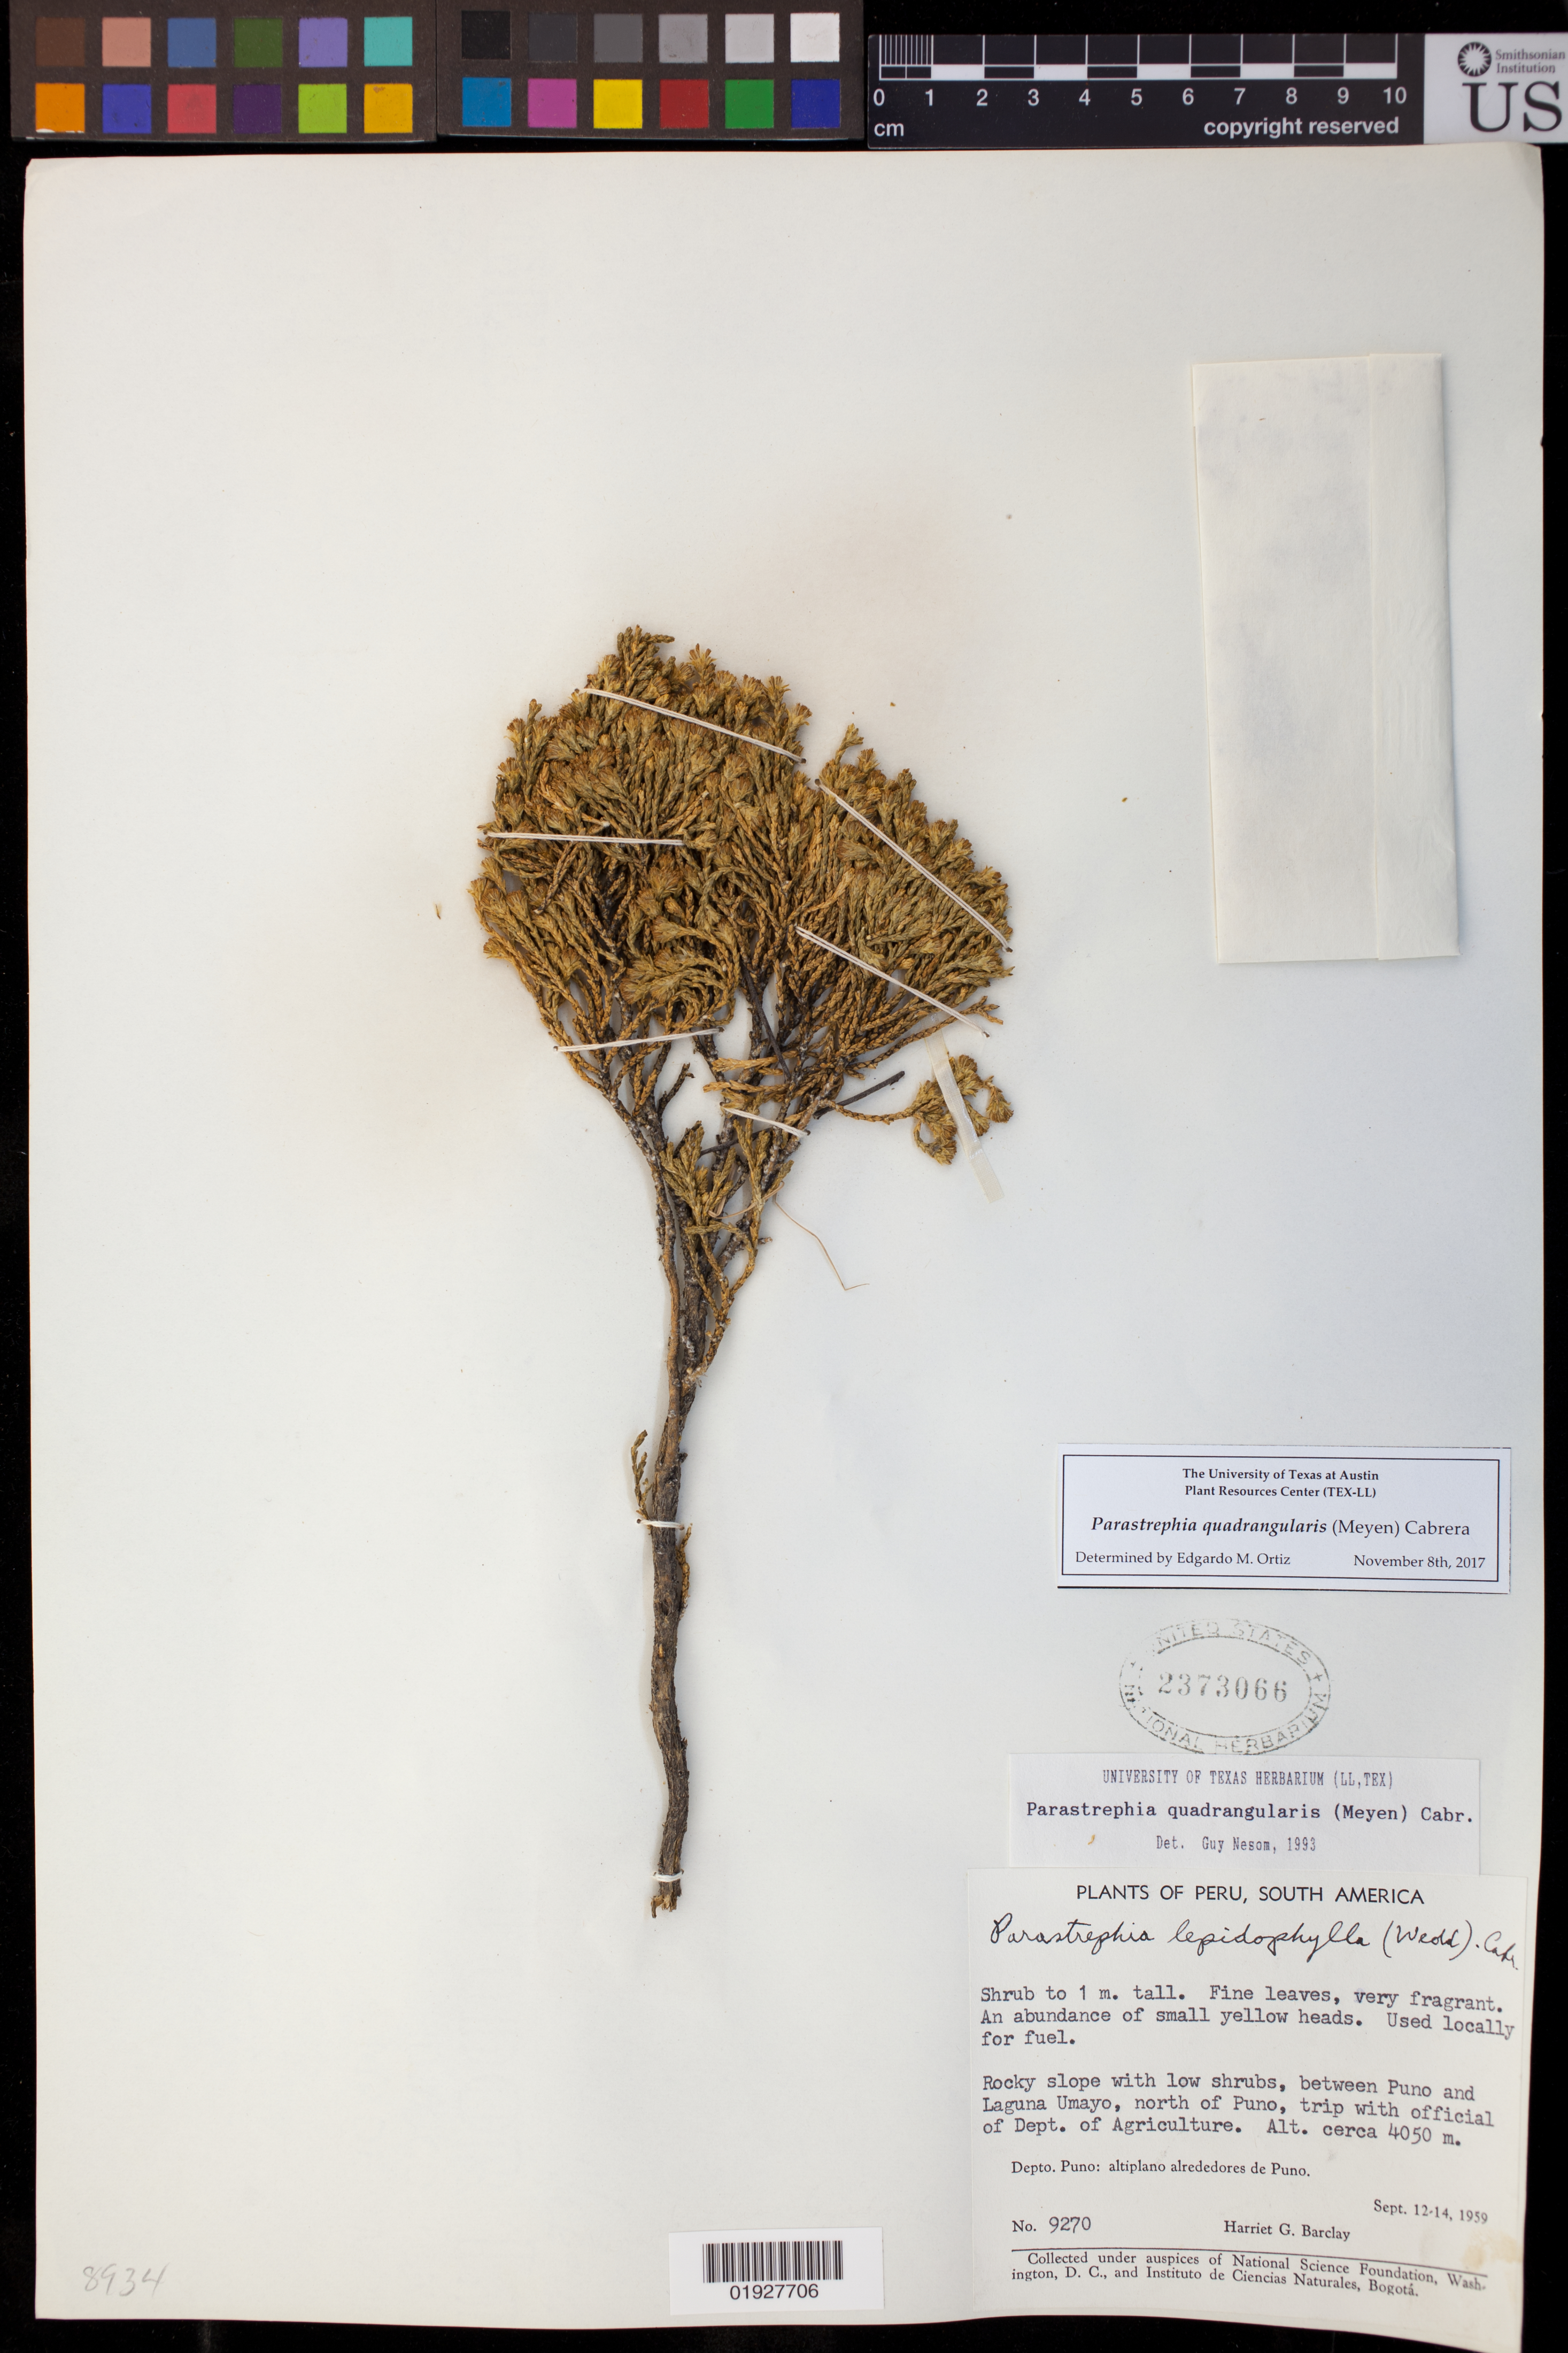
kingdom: Plantae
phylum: Tracheophyta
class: Magnoliopsida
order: Asterales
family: Asteraceae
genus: Parastrephia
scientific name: Parastrephia quadrangularis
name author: (Meyen) Cabrera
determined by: Ortiz, E. M.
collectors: H. G. Barclay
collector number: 9270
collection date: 1959-09-12/1959-09-14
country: Peru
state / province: Puno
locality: Between Puno and Laguna Umayo, north of Puno, trip with official of Dept. of Agriculture. Dept. Puno: altiplano alrededores de Puno.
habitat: Rocky slope iwht low shrubs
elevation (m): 4050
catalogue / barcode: US 2373066